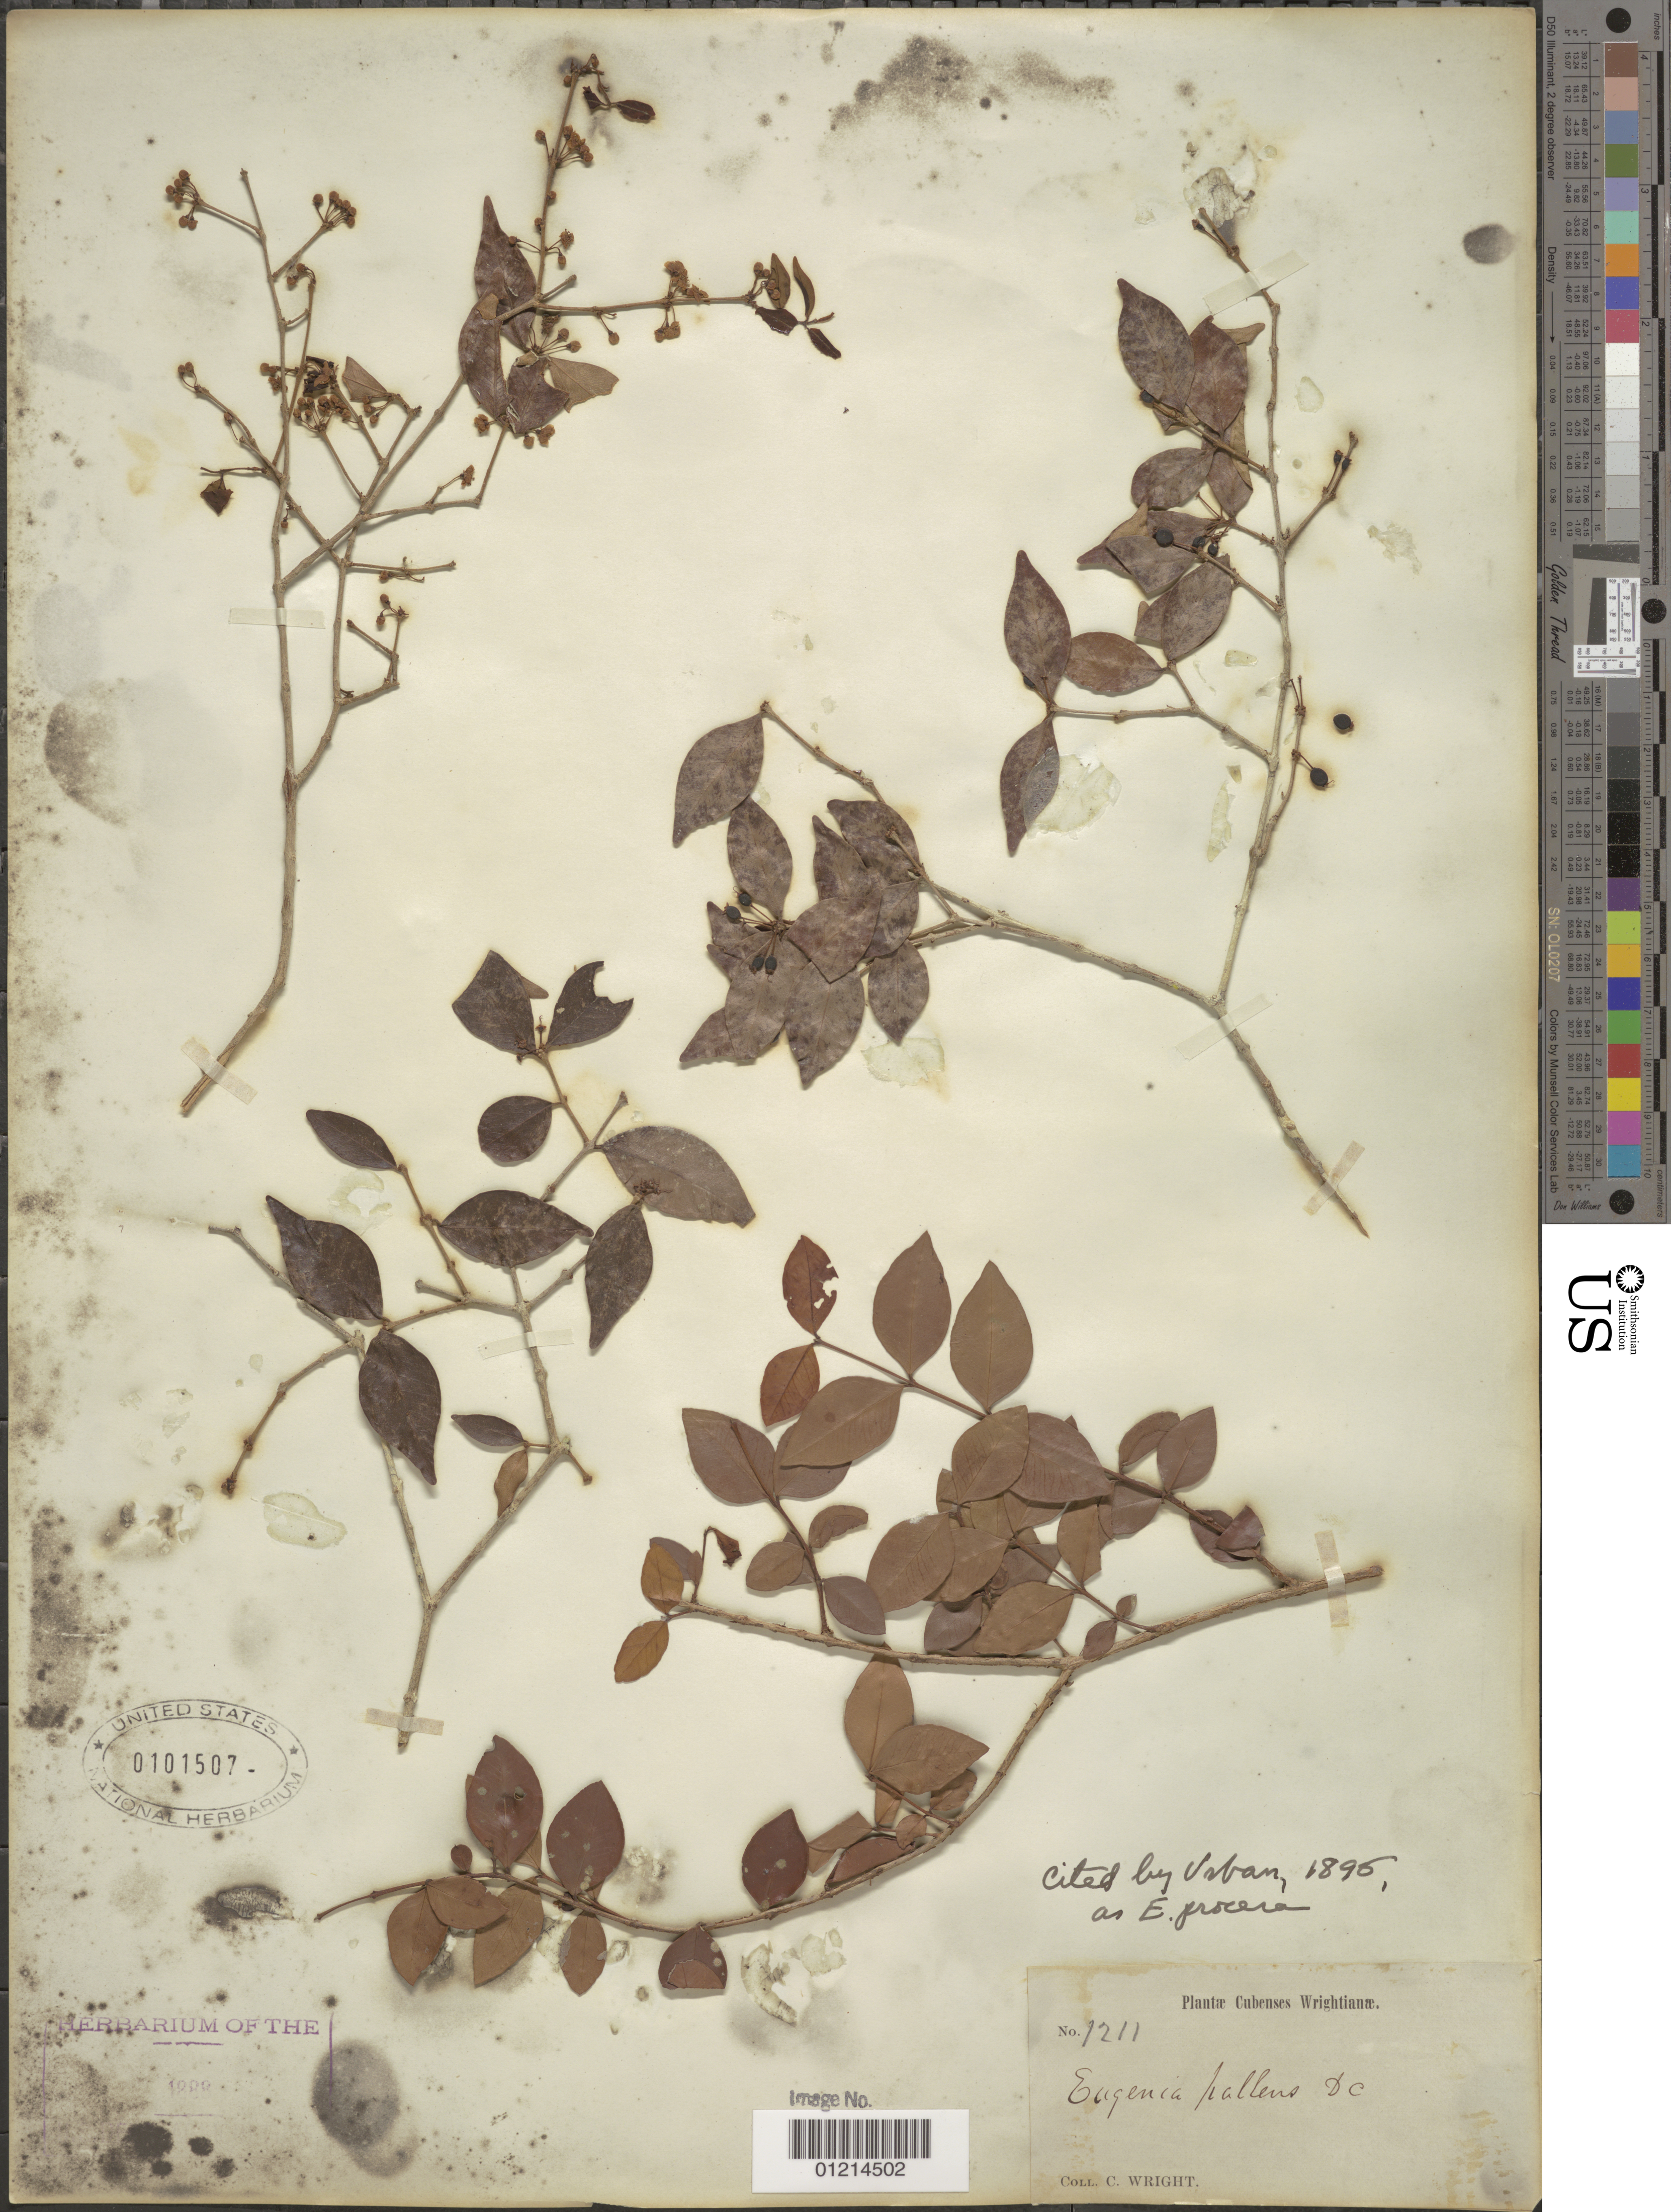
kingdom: Plantae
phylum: Tracheophyta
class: Magnoliopsida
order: Myrtales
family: Myrtaceae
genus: Eugenia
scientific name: Eugenia procera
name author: (Sw.) Poir.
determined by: Urban, --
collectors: C. Wright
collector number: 1211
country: Cuba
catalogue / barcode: US 101507